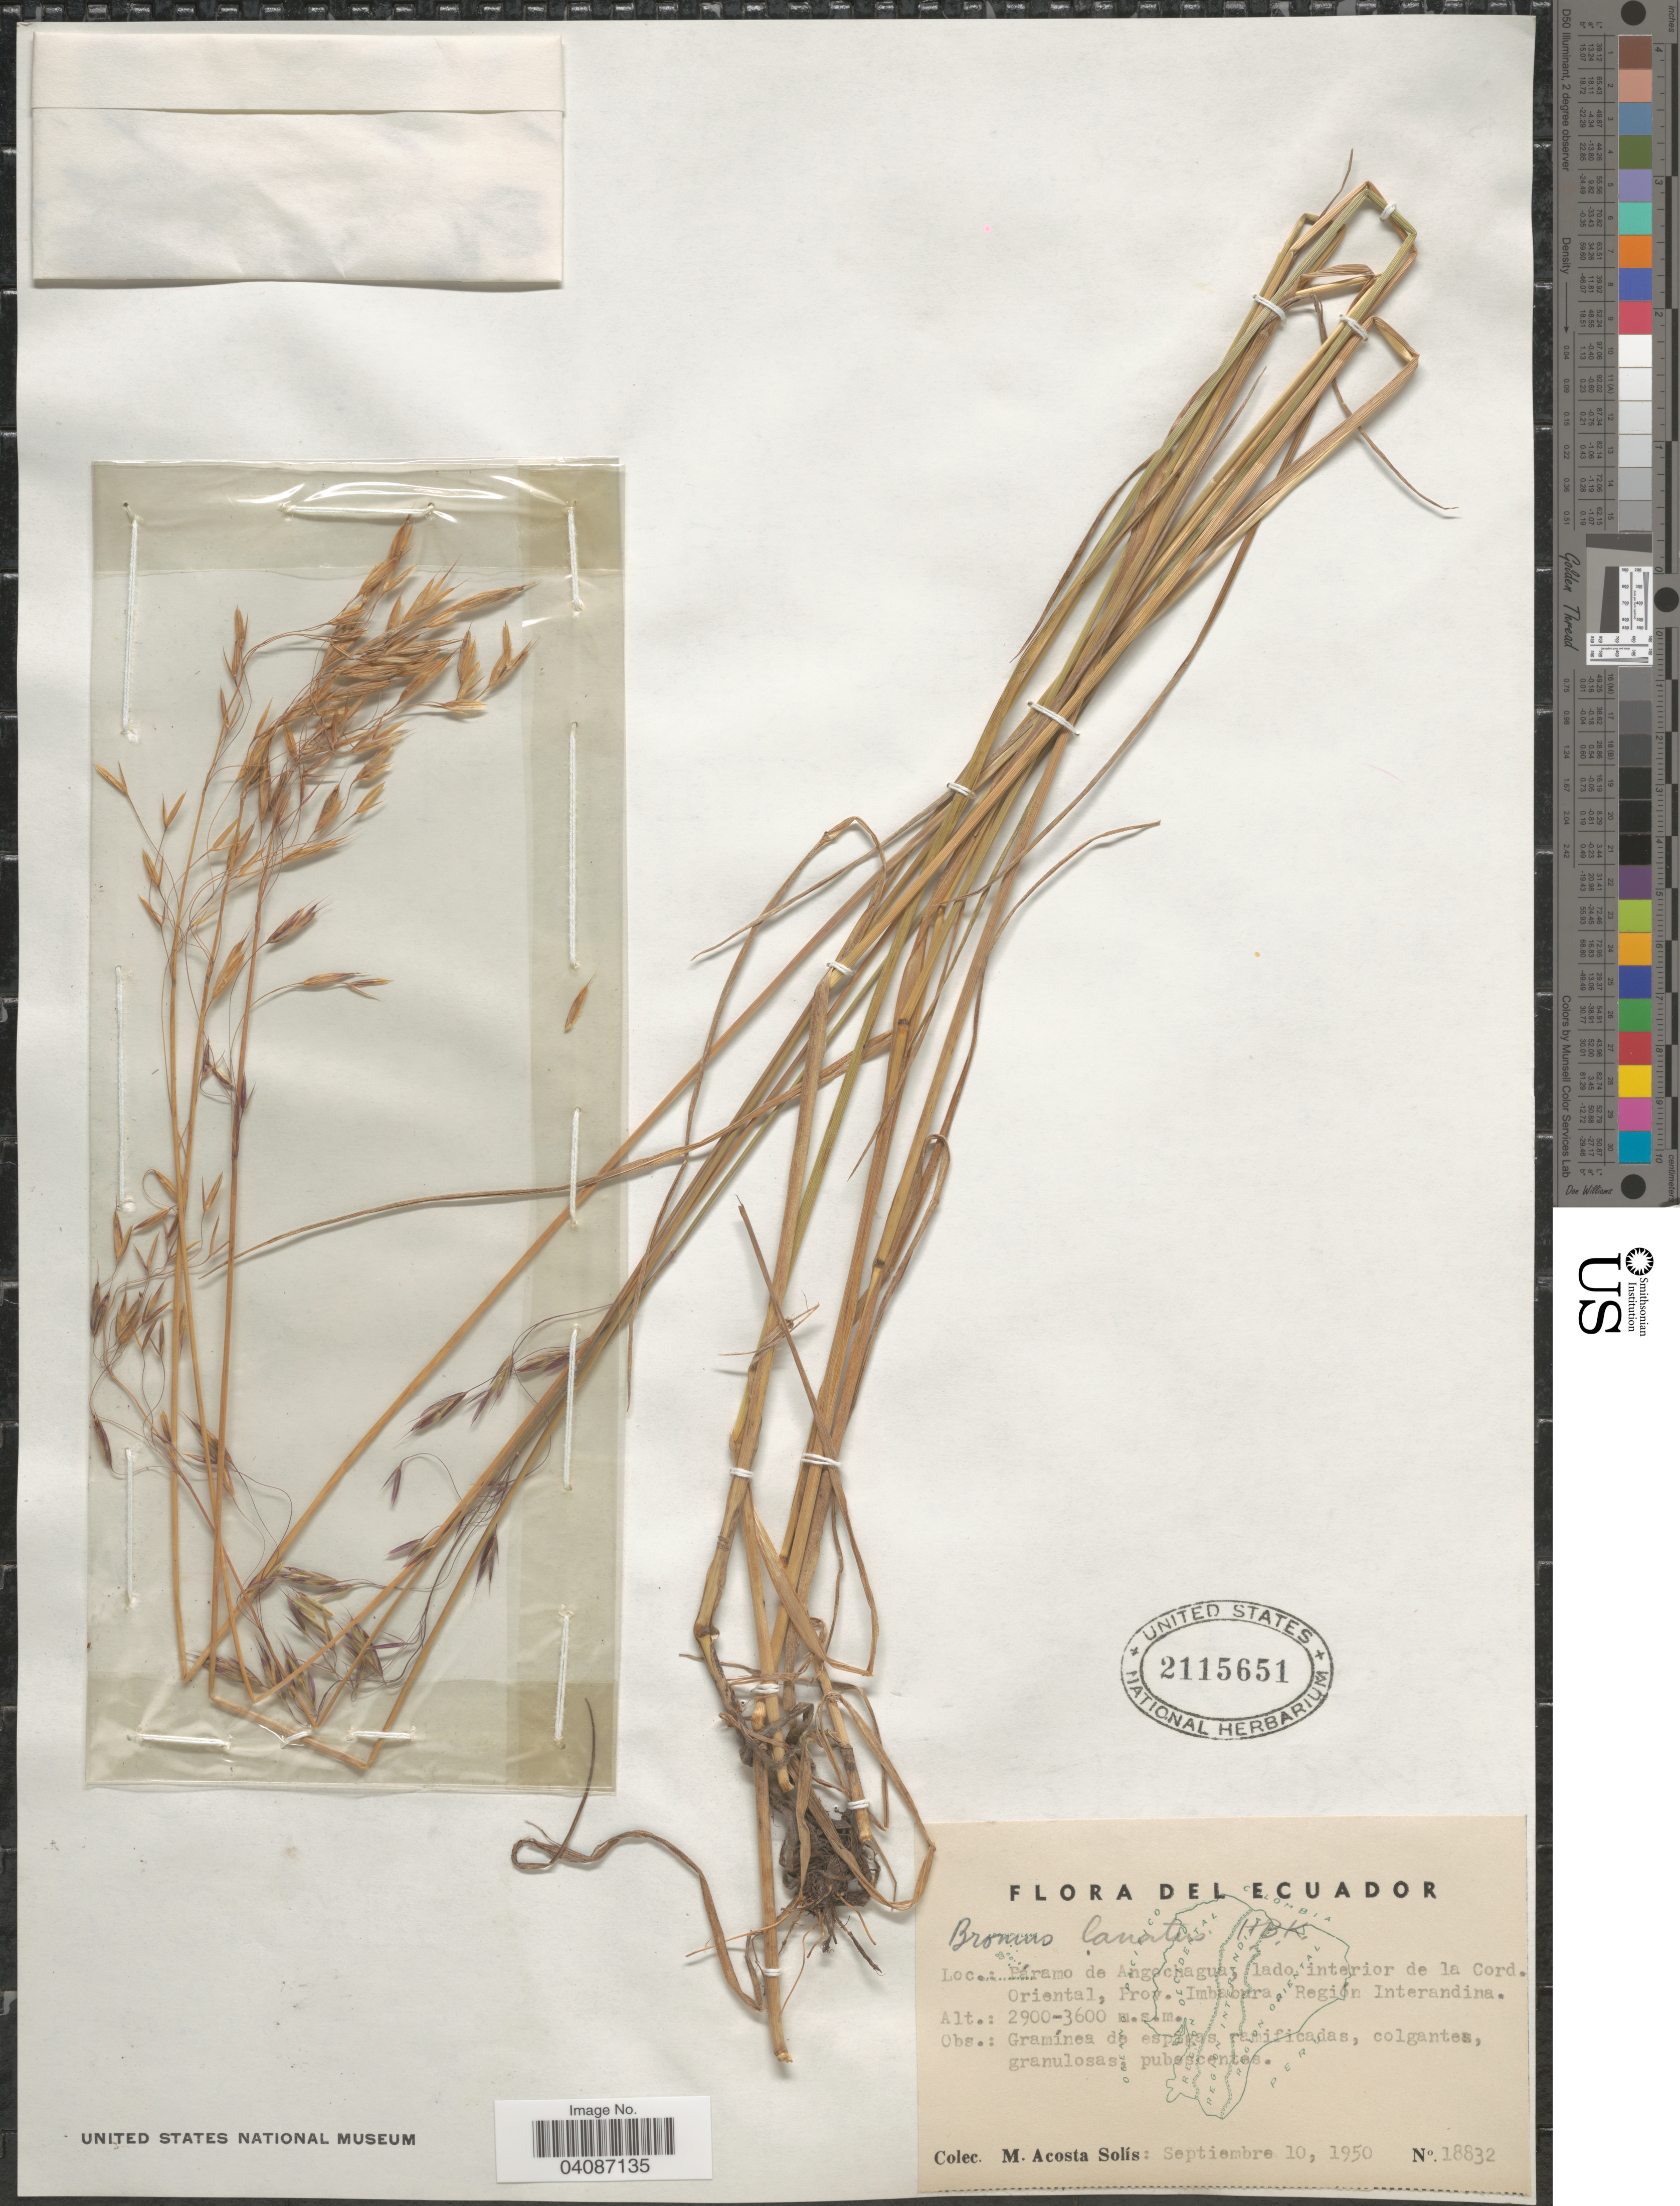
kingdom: Plantae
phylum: Tracheophyta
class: Liliopsida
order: Poales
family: Poaceae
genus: Bromus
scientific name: Bromus lanatus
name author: Kunth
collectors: M. Acosta Solis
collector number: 18832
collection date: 1950-09-10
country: Ecuador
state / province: Imbabura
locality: Páramo de Angochagua, lado interior de la Cord. Oriental, Región Interandina.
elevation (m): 2900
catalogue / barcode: US 2115651